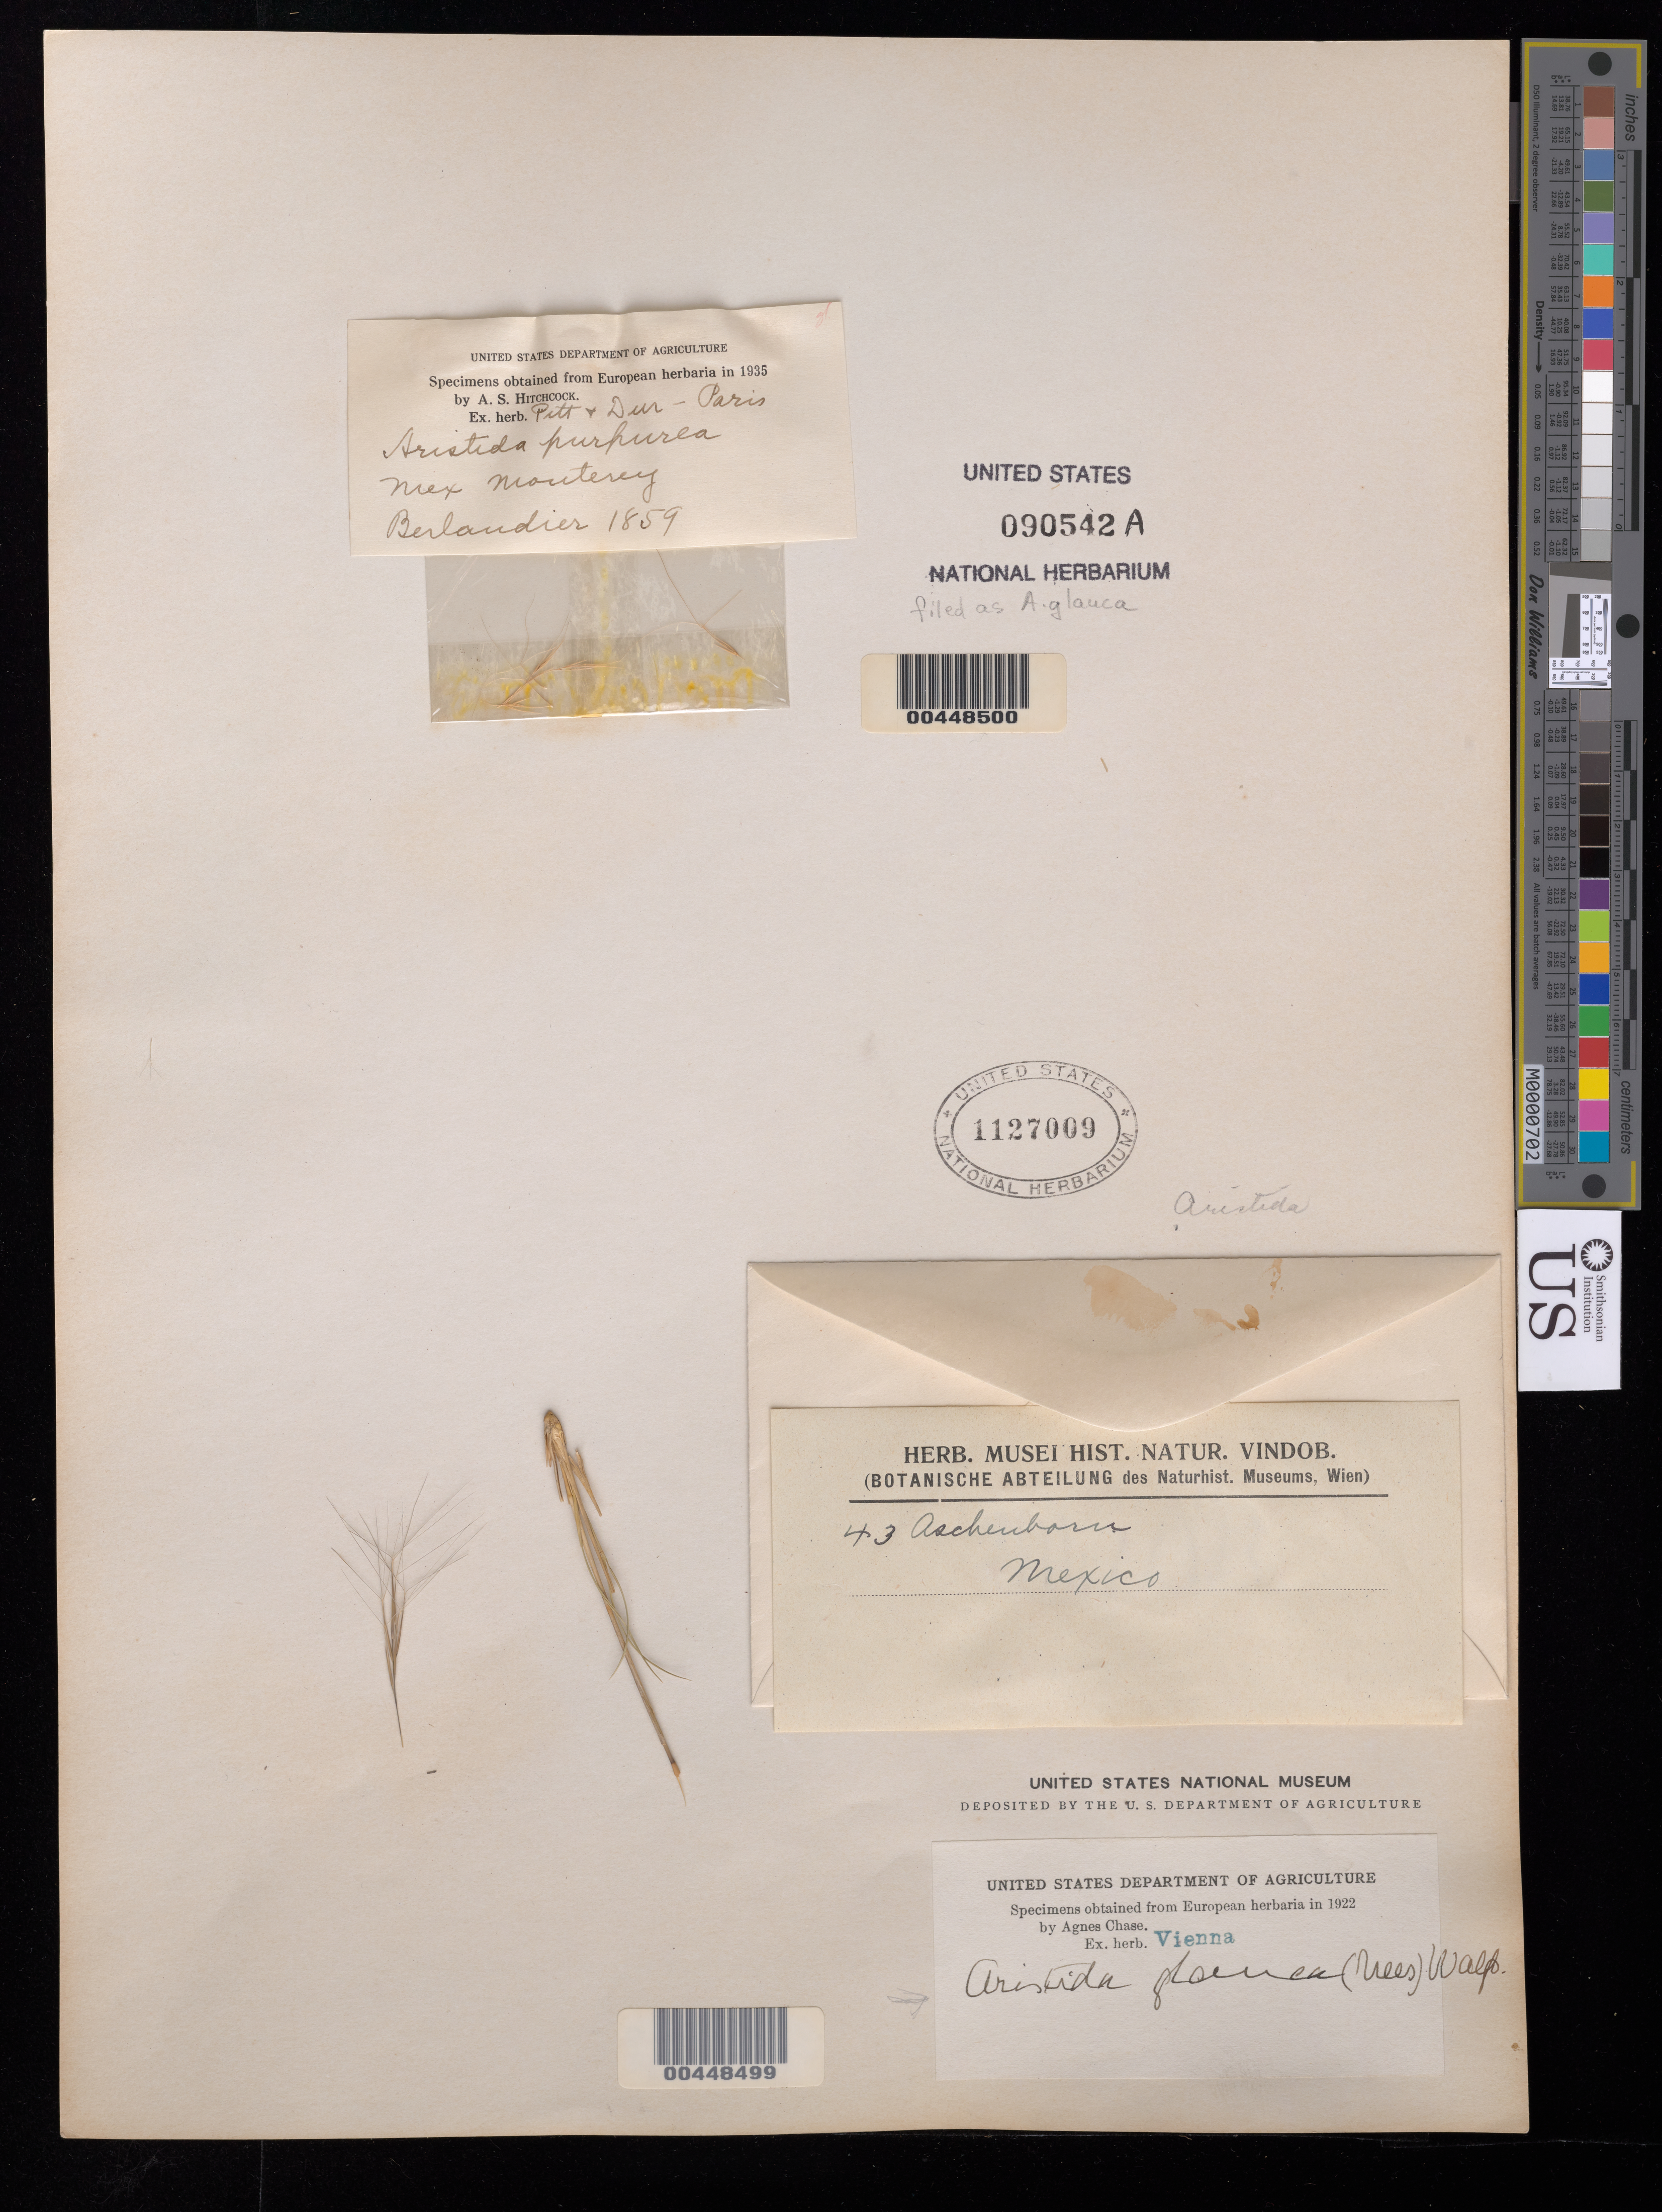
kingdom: Plantae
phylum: Tracheophyta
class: Liliopsida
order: Poales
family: Poaceae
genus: Aristida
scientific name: Aristida glauca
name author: (Nees) Walp.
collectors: A. Aschenborn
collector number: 43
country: Mexico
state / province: Durango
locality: San Ramon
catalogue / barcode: US 1127009